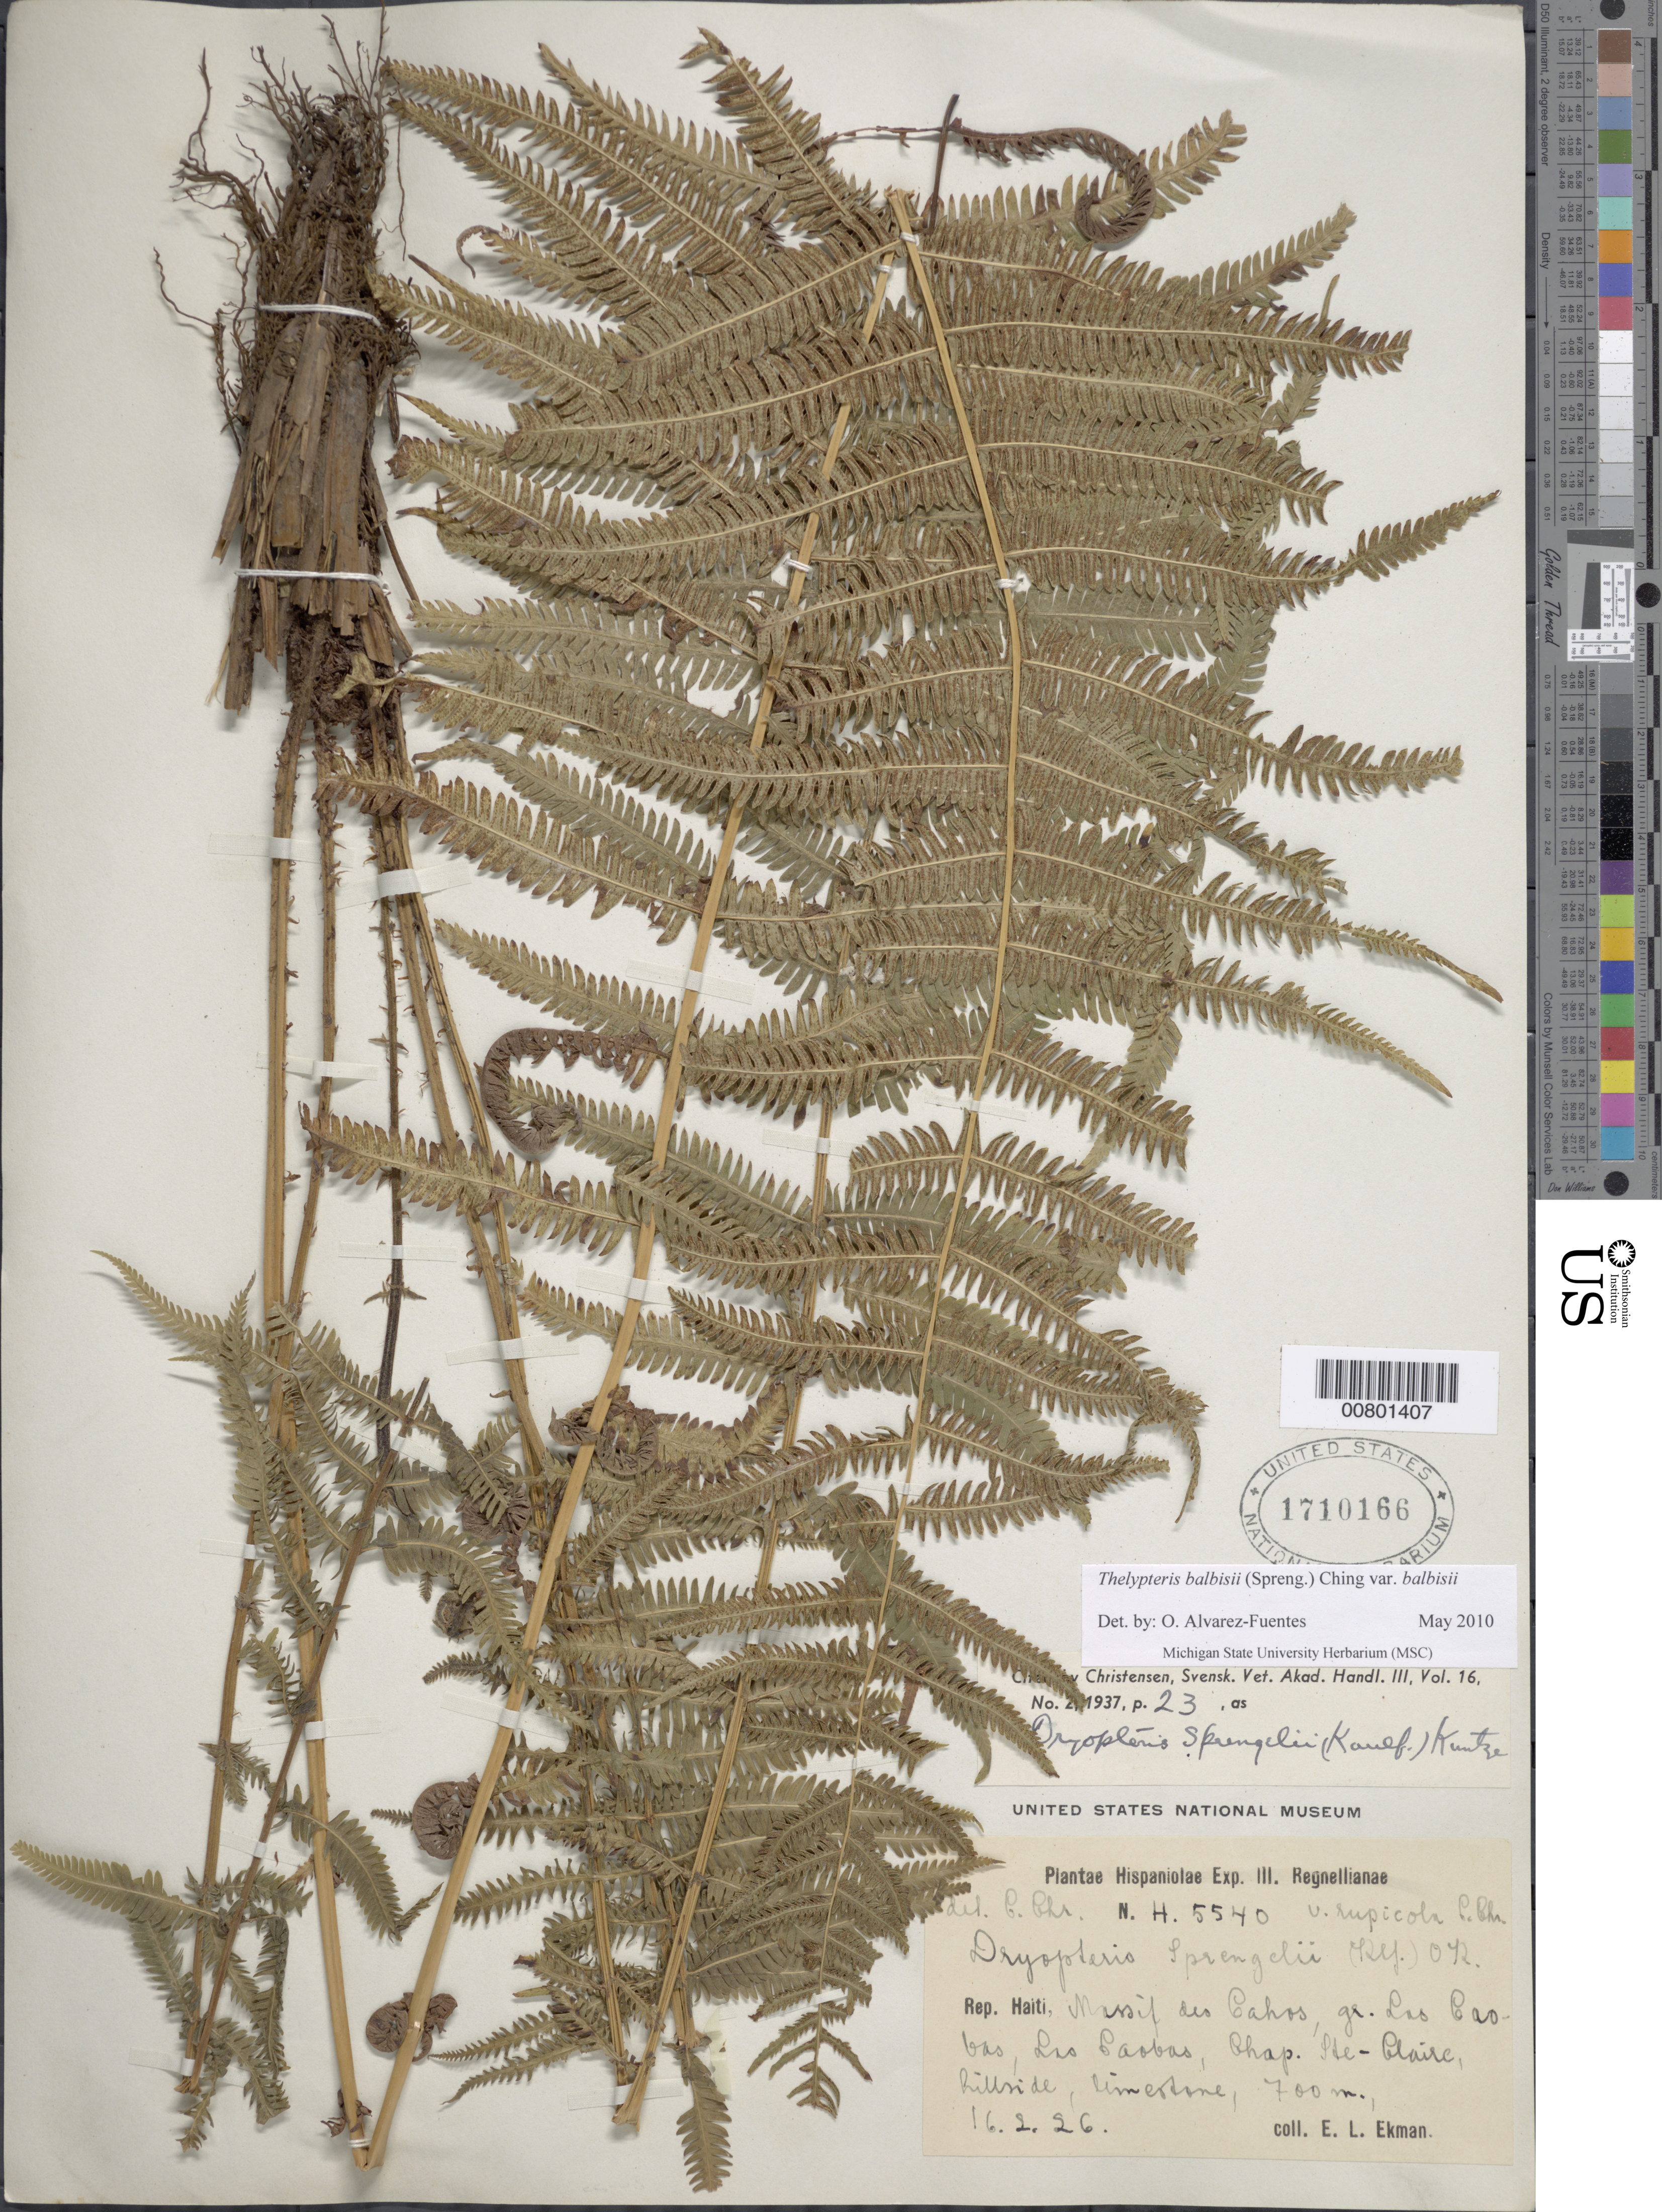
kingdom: Plantae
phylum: Tracheophyta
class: Polypodiopsida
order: Polypodiales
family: Thelypteridaceae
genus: Amauropelta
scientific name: Amauropelta balbisii (Spreng.) comb. nov., ined. 2015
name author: (Spreng.)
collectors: E. L. Ekman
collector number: H 5540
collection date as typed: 16 Feb 1926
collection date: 1926-02-16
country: Haiti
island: Hispaniola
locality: Massif des Cahos, gr. Las Caobas, Las Caobas, Chap. Ste. Claire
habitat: Hillside, limestone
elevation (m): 700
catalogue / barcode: US 1710166